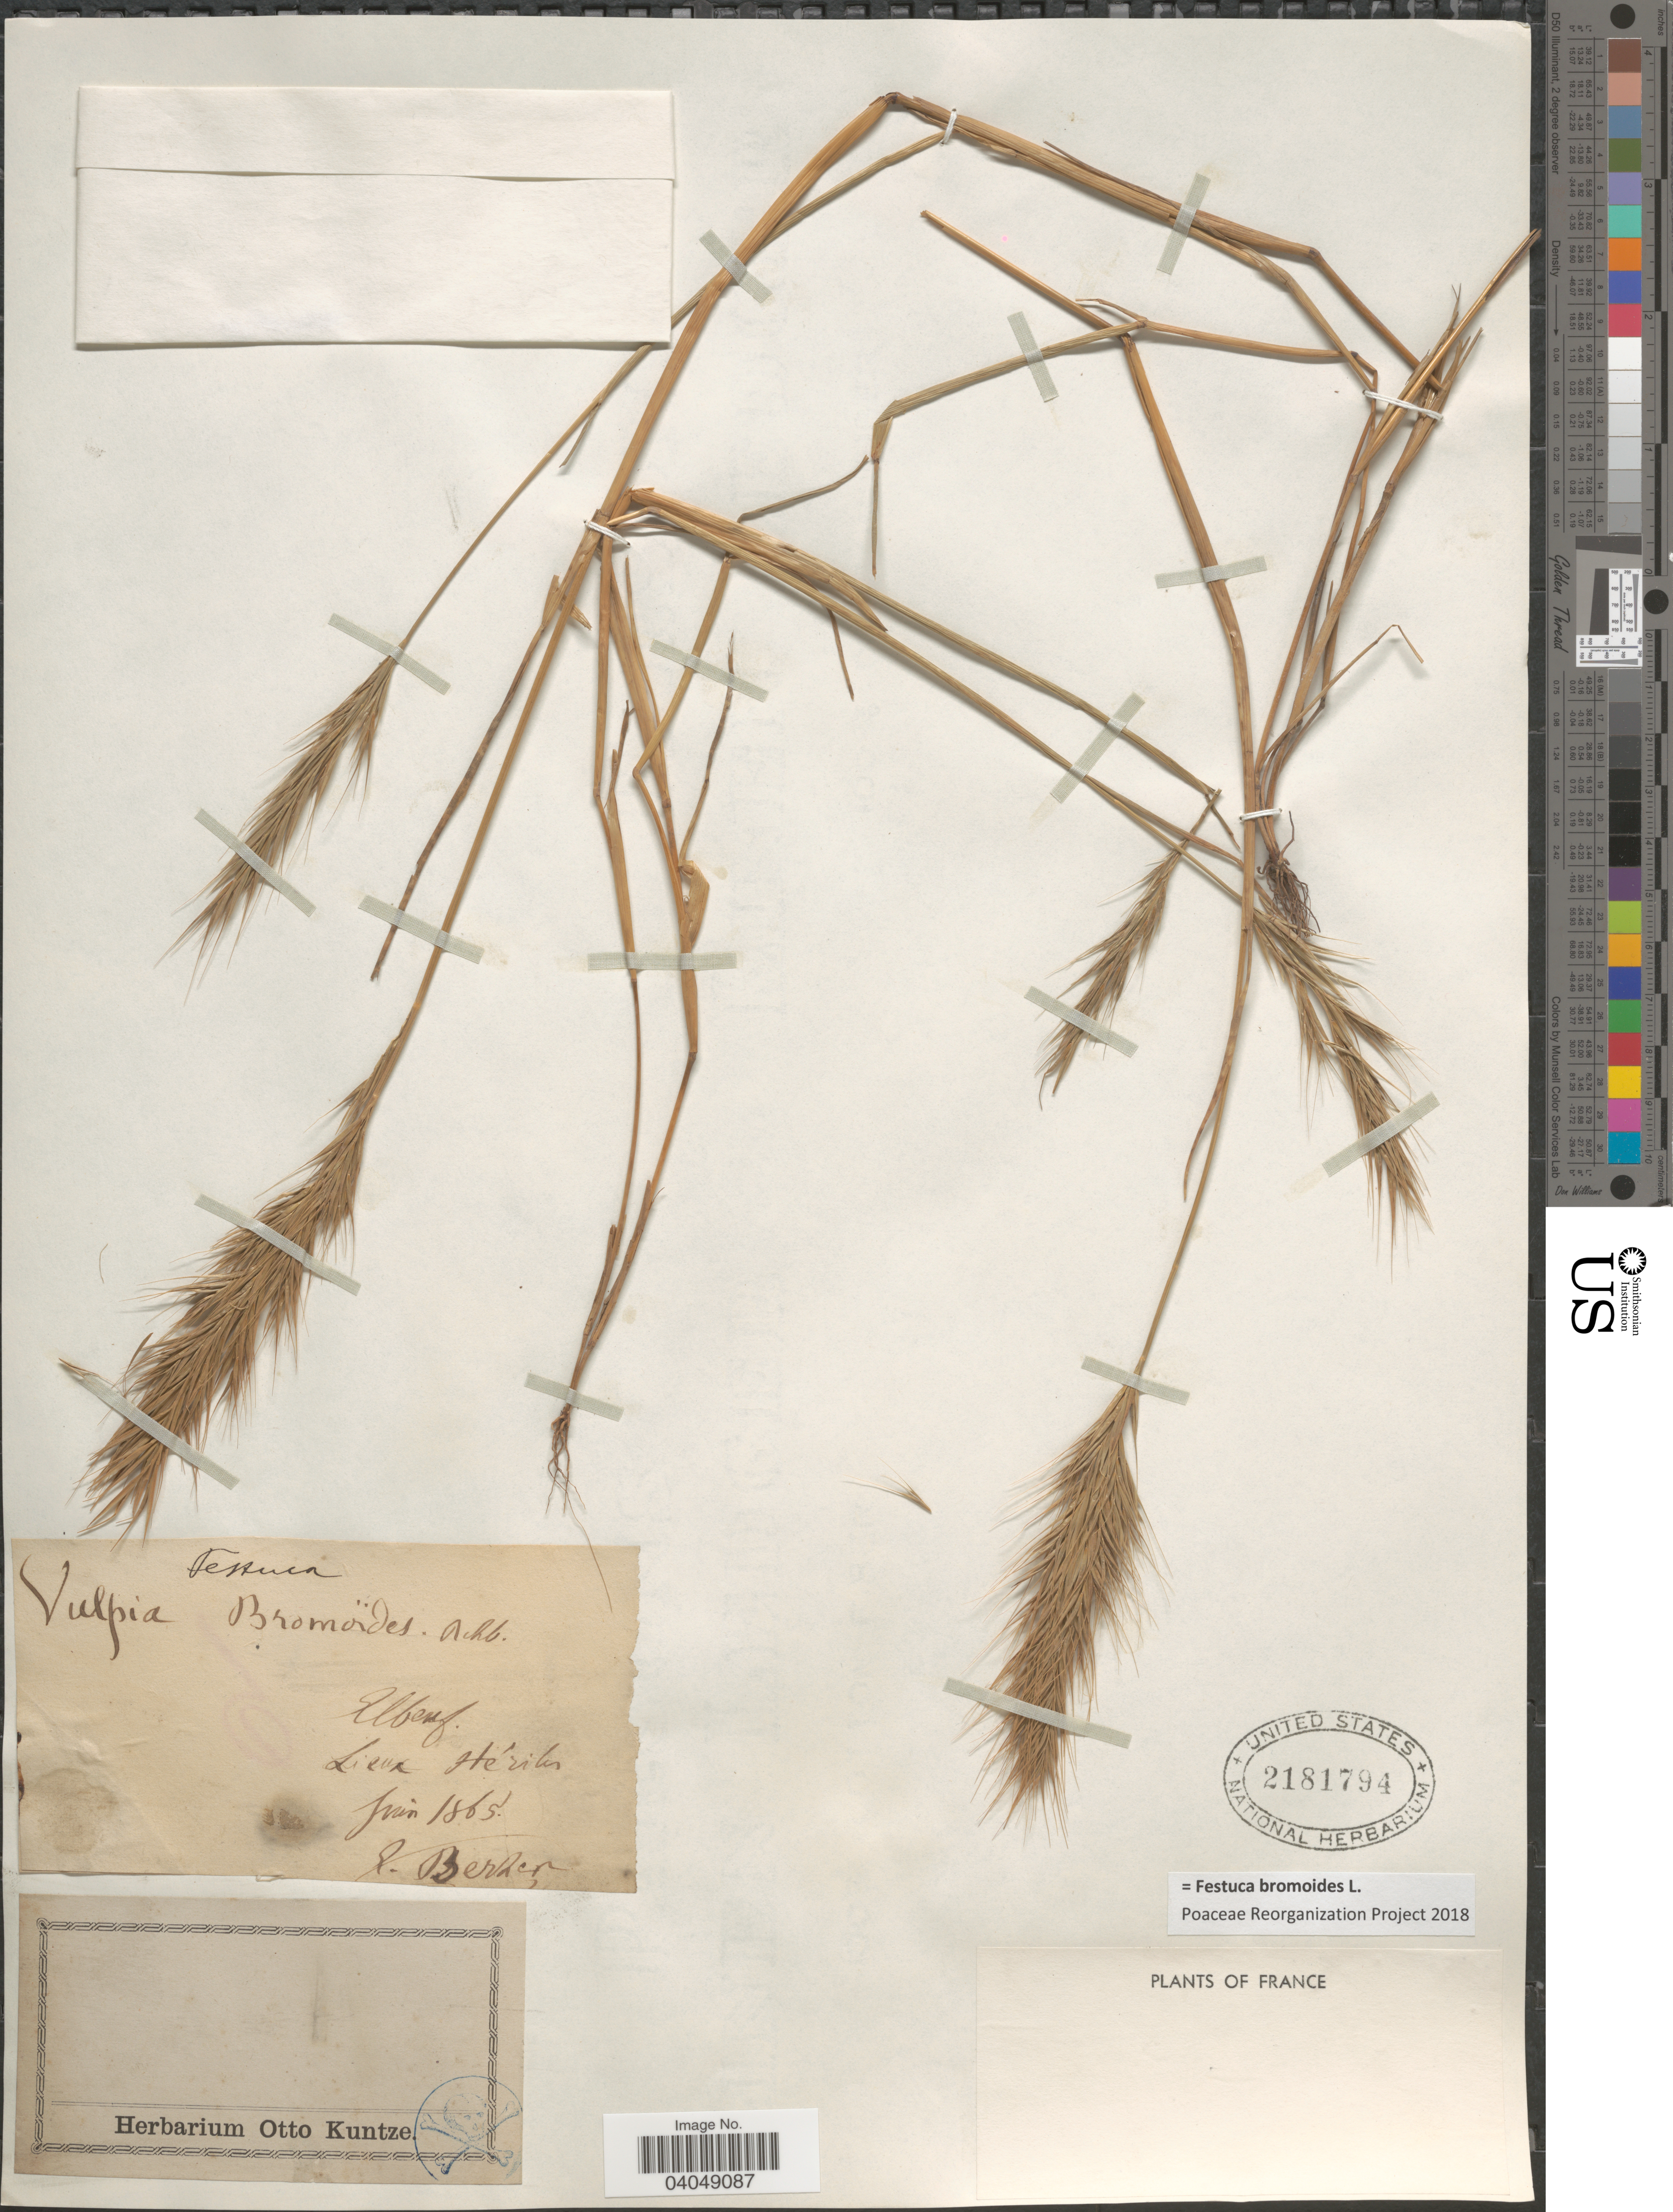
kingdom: Plantae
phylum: Tracheophyta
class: Liliopsida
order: Poales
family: Poaceae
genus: Festuca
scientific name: Festuca bromoides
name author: L.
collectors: Berker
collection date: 1865-06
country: France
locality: Elbeuf.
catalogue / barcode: US 2181794